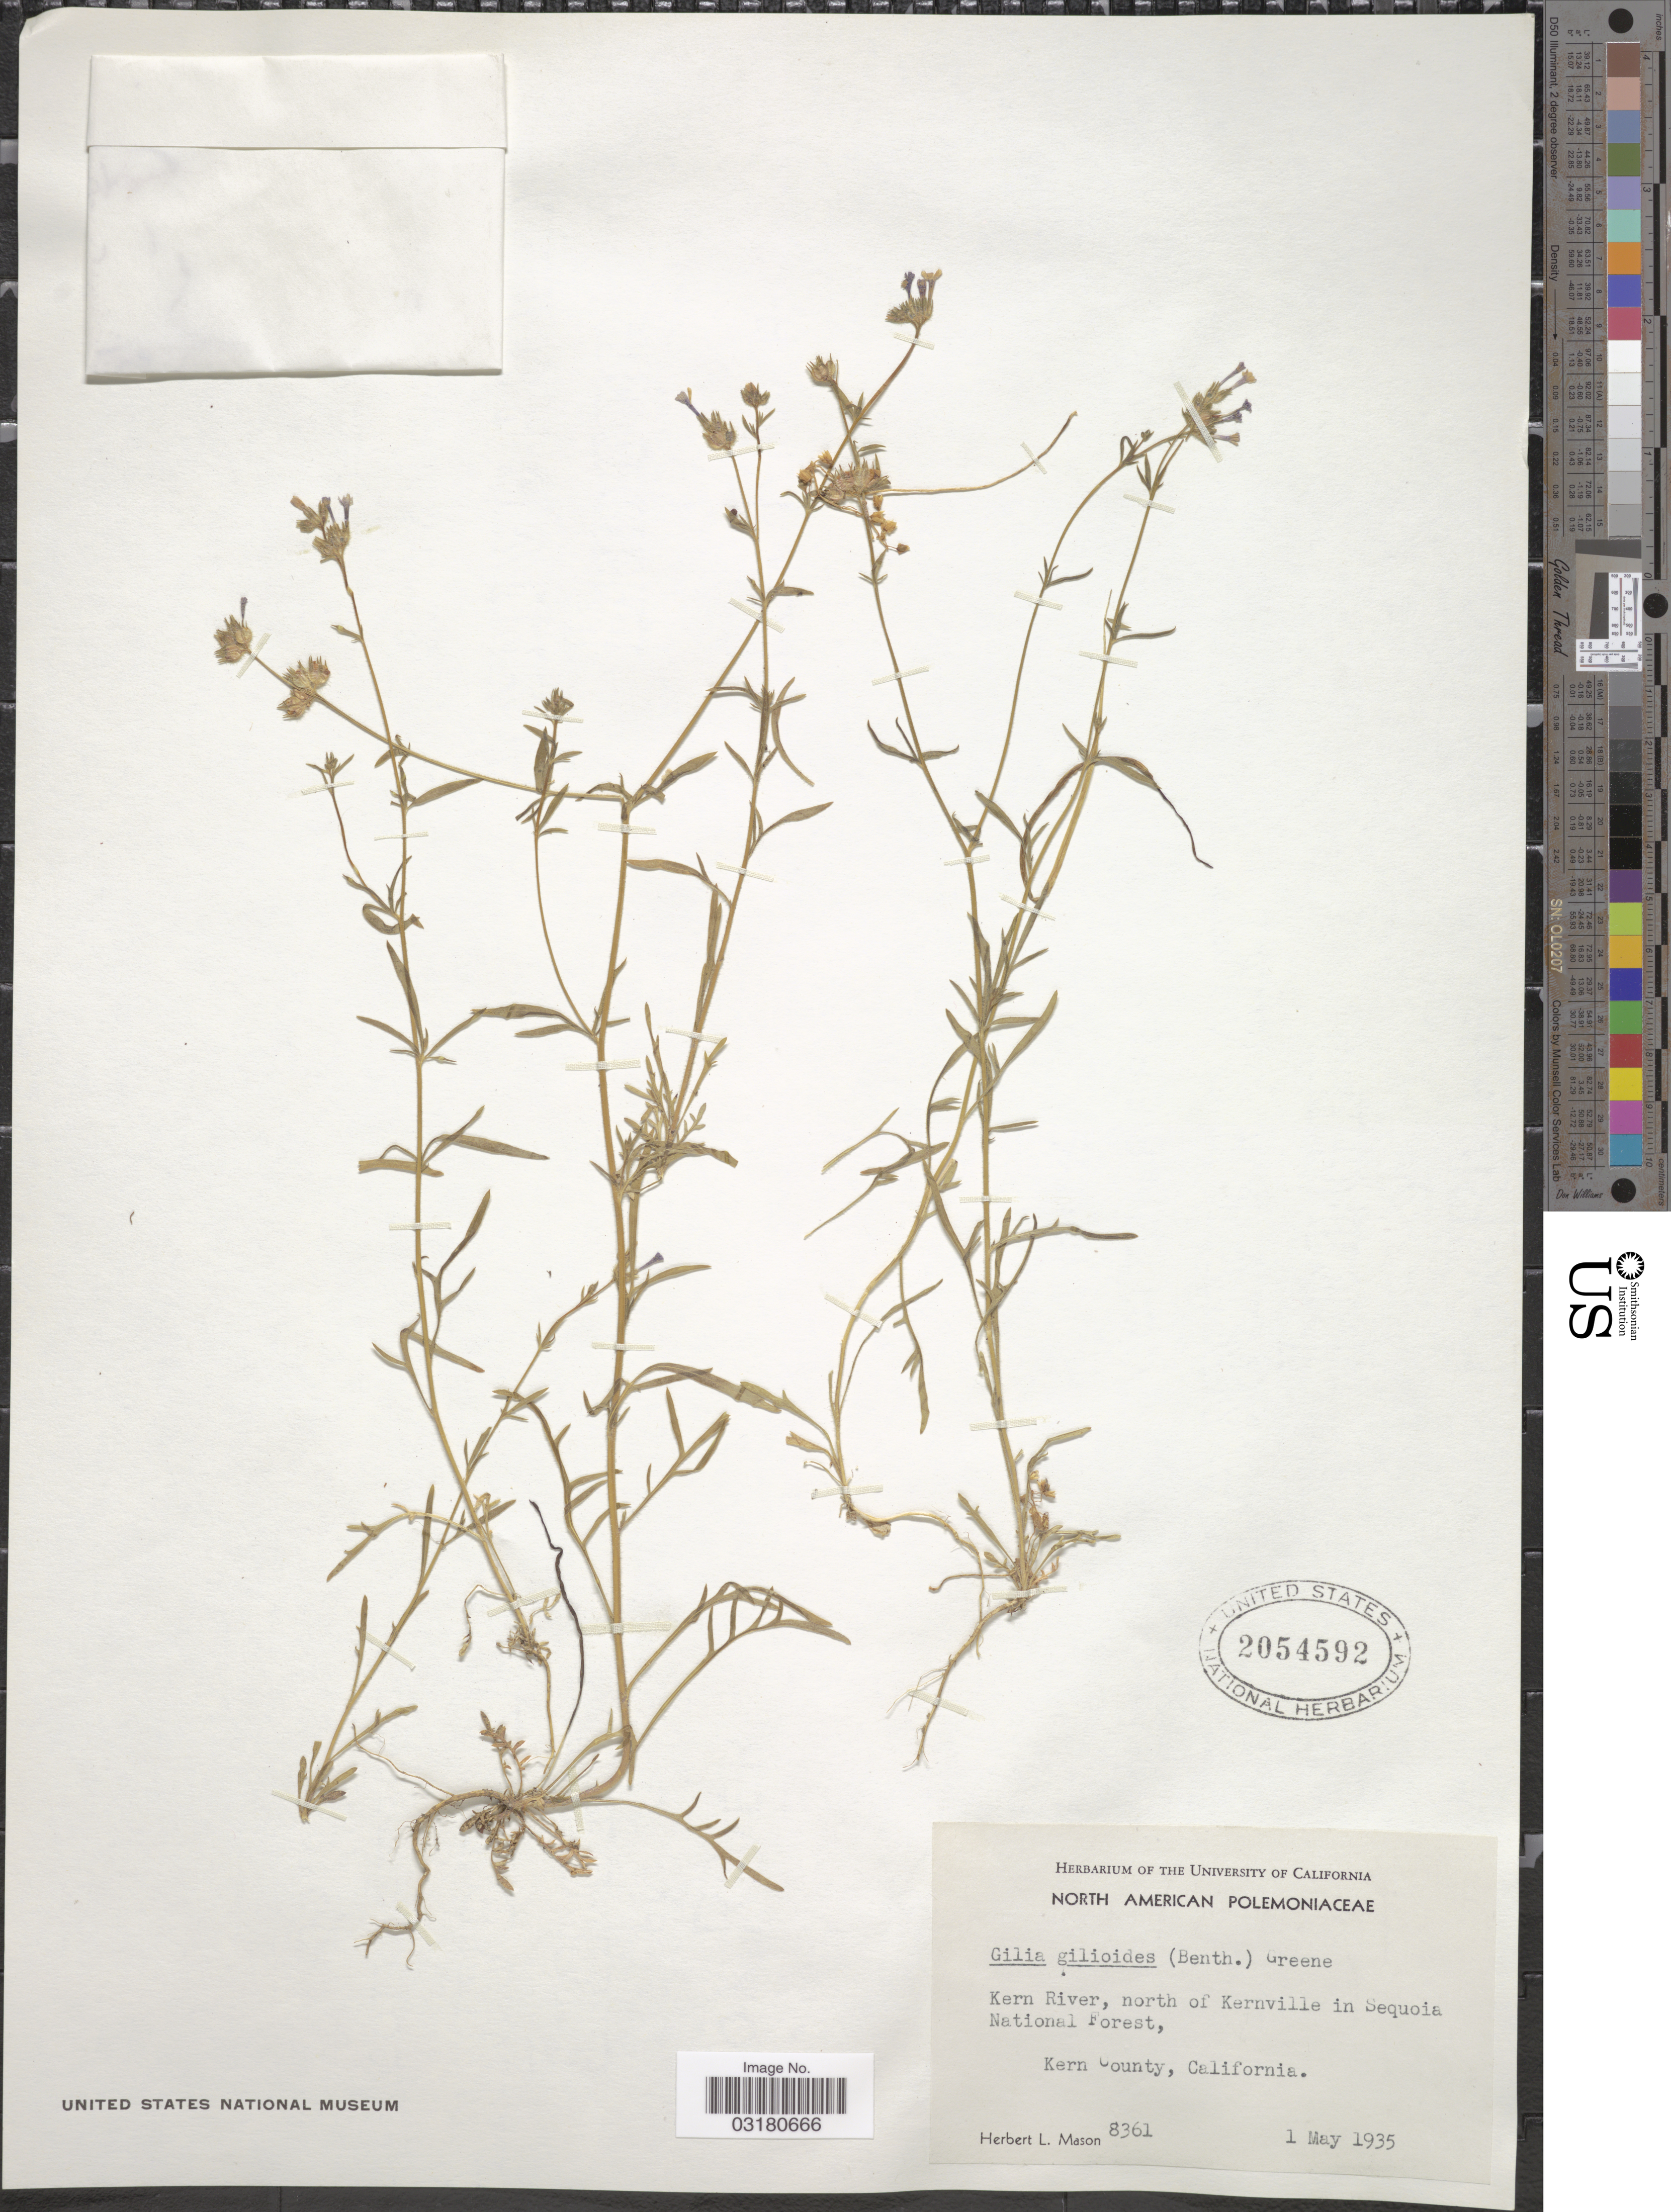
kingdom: Plantae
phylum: Tracheophyta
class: Magnoliopsida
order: Ericales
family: Polemoniaceae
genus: Allophyllum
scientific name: Allophyllum violaceum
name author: (A. Heller) A.D. Grant & V.E. Grant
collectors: H. L. Mason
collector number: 8361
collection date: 1935-05-01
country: United States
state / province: California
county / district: Kern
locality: Kern River, north of Kernville in Sequoia National Forest, Kern County.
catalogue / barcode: US 2054592